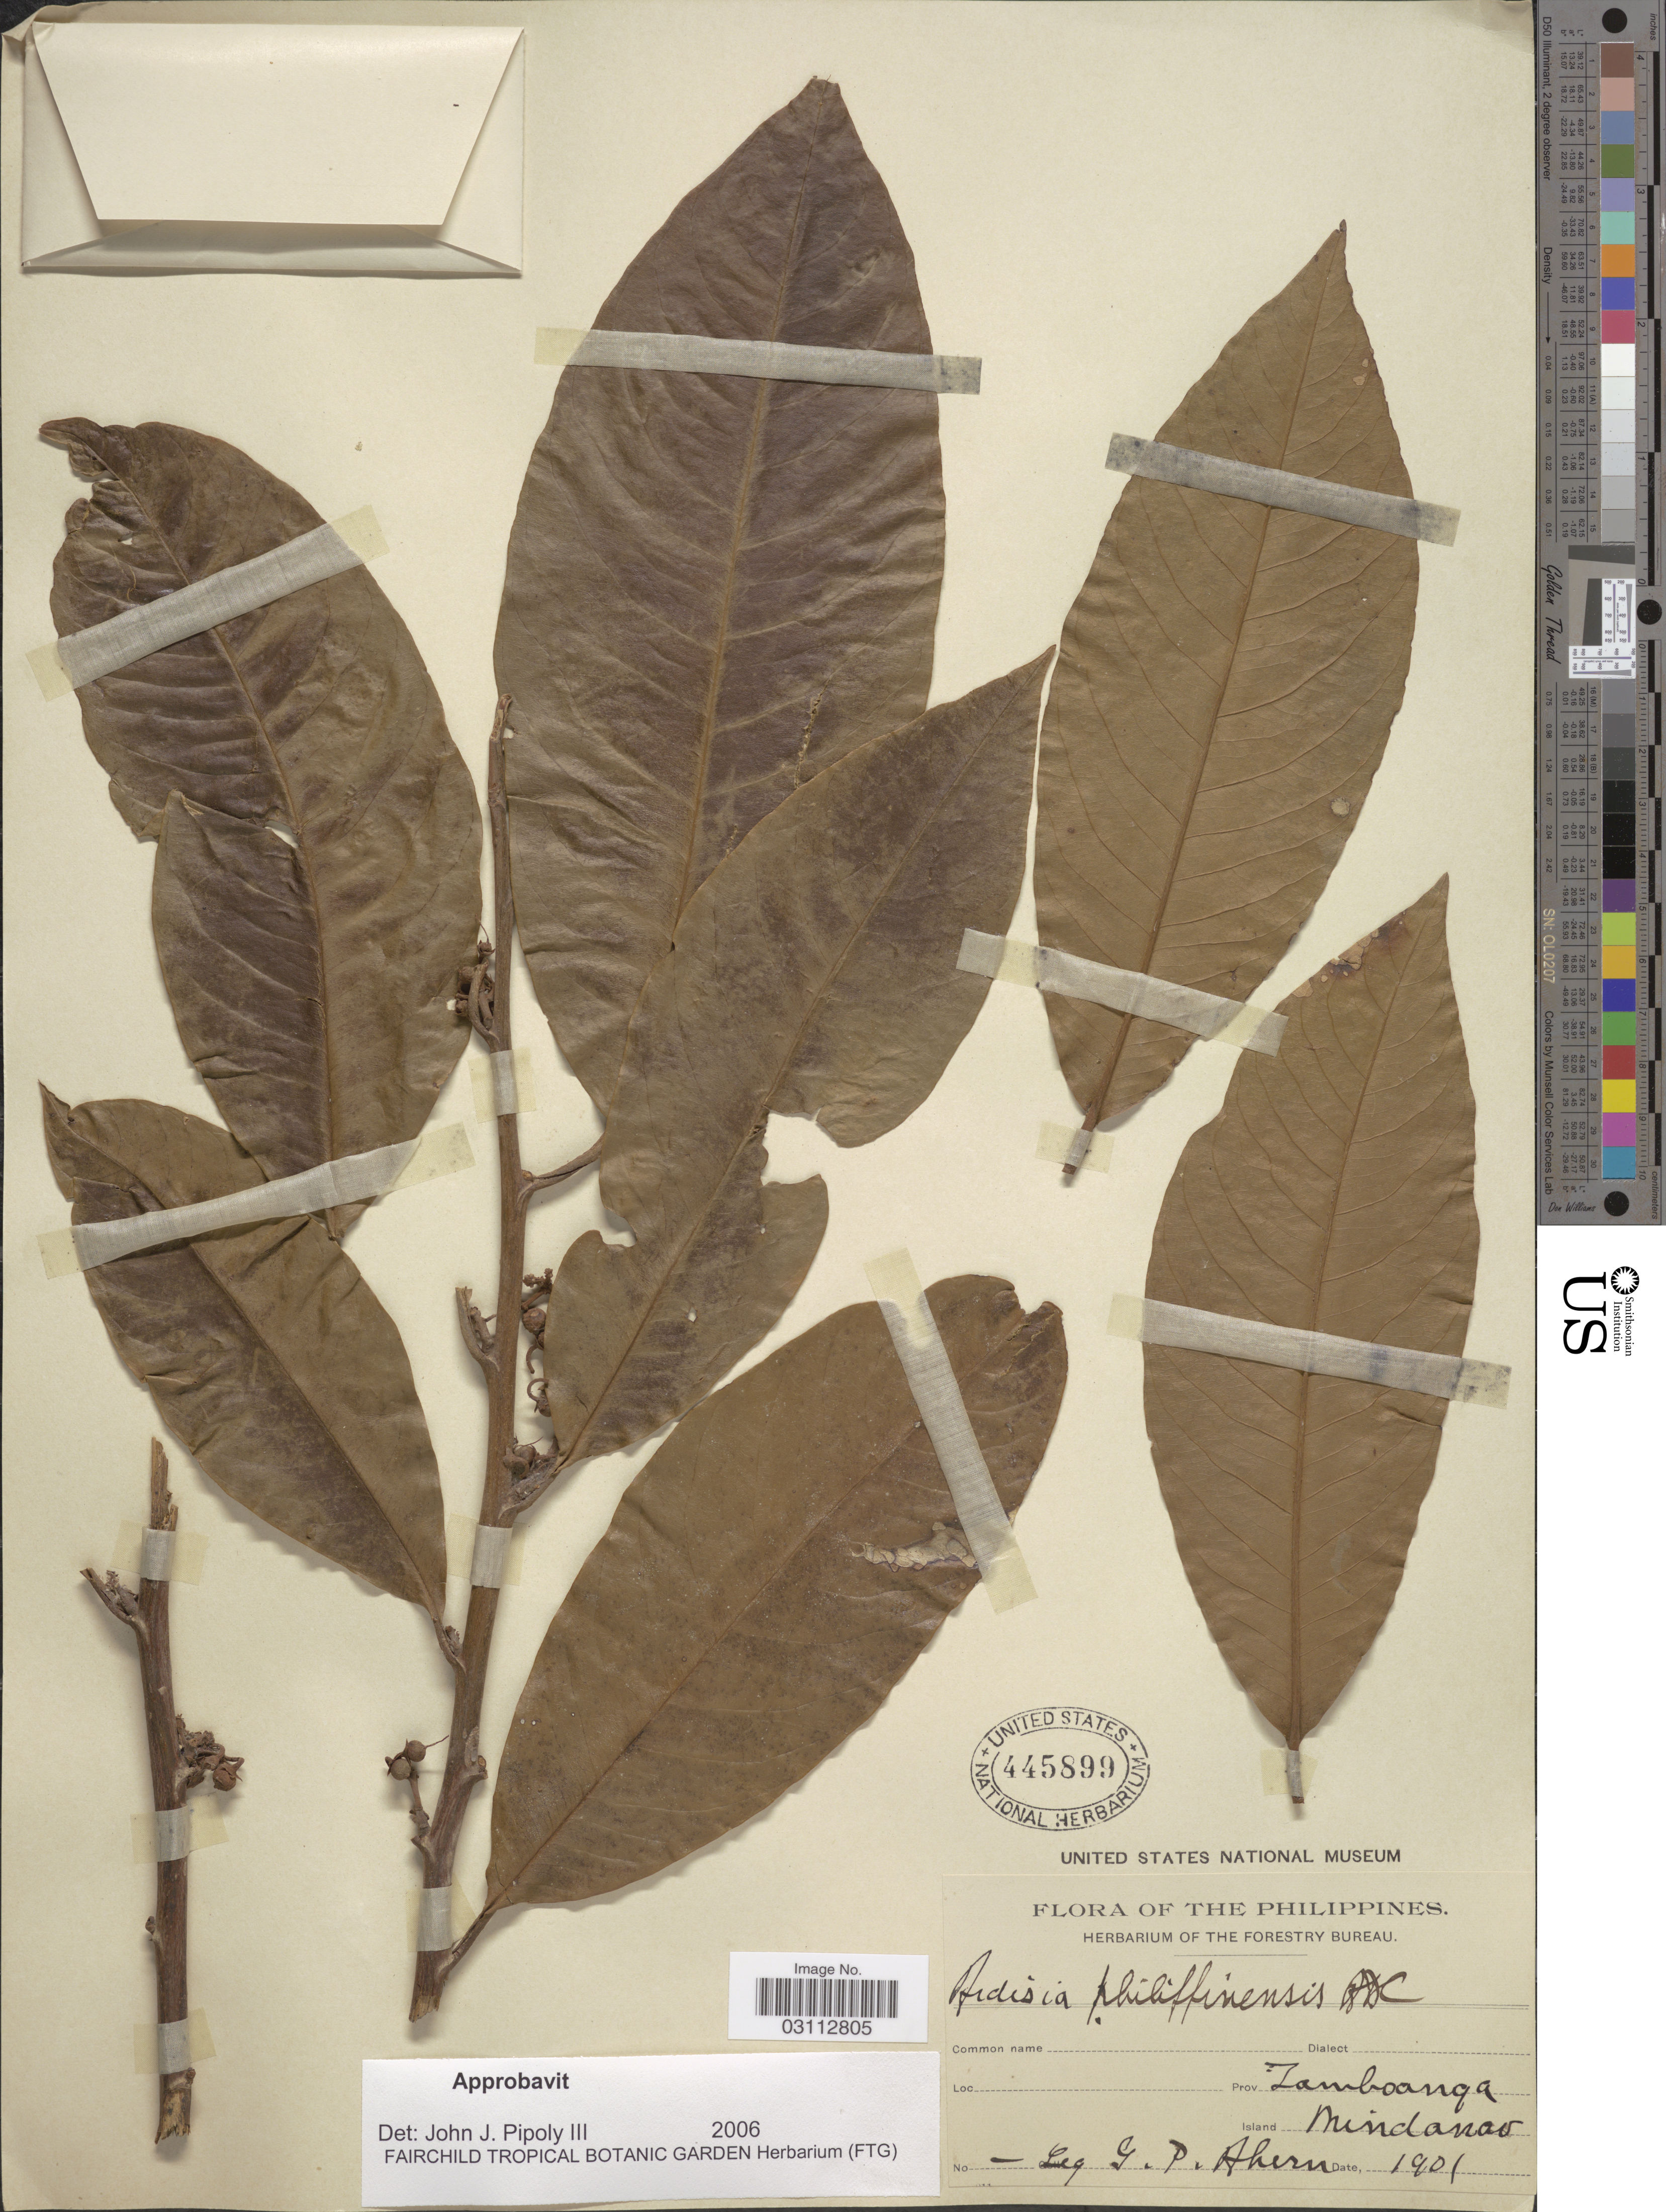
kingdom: Plantae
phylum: Tracheophyta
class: Magnoliopsida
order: Ericales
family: Primulaceae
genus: Ardisia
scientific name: Ardisia philippinensis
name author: A. DC.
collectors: G. Ahern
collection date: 1901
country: Philippines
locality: Prov. Zamboanga.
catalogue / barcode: US 445899